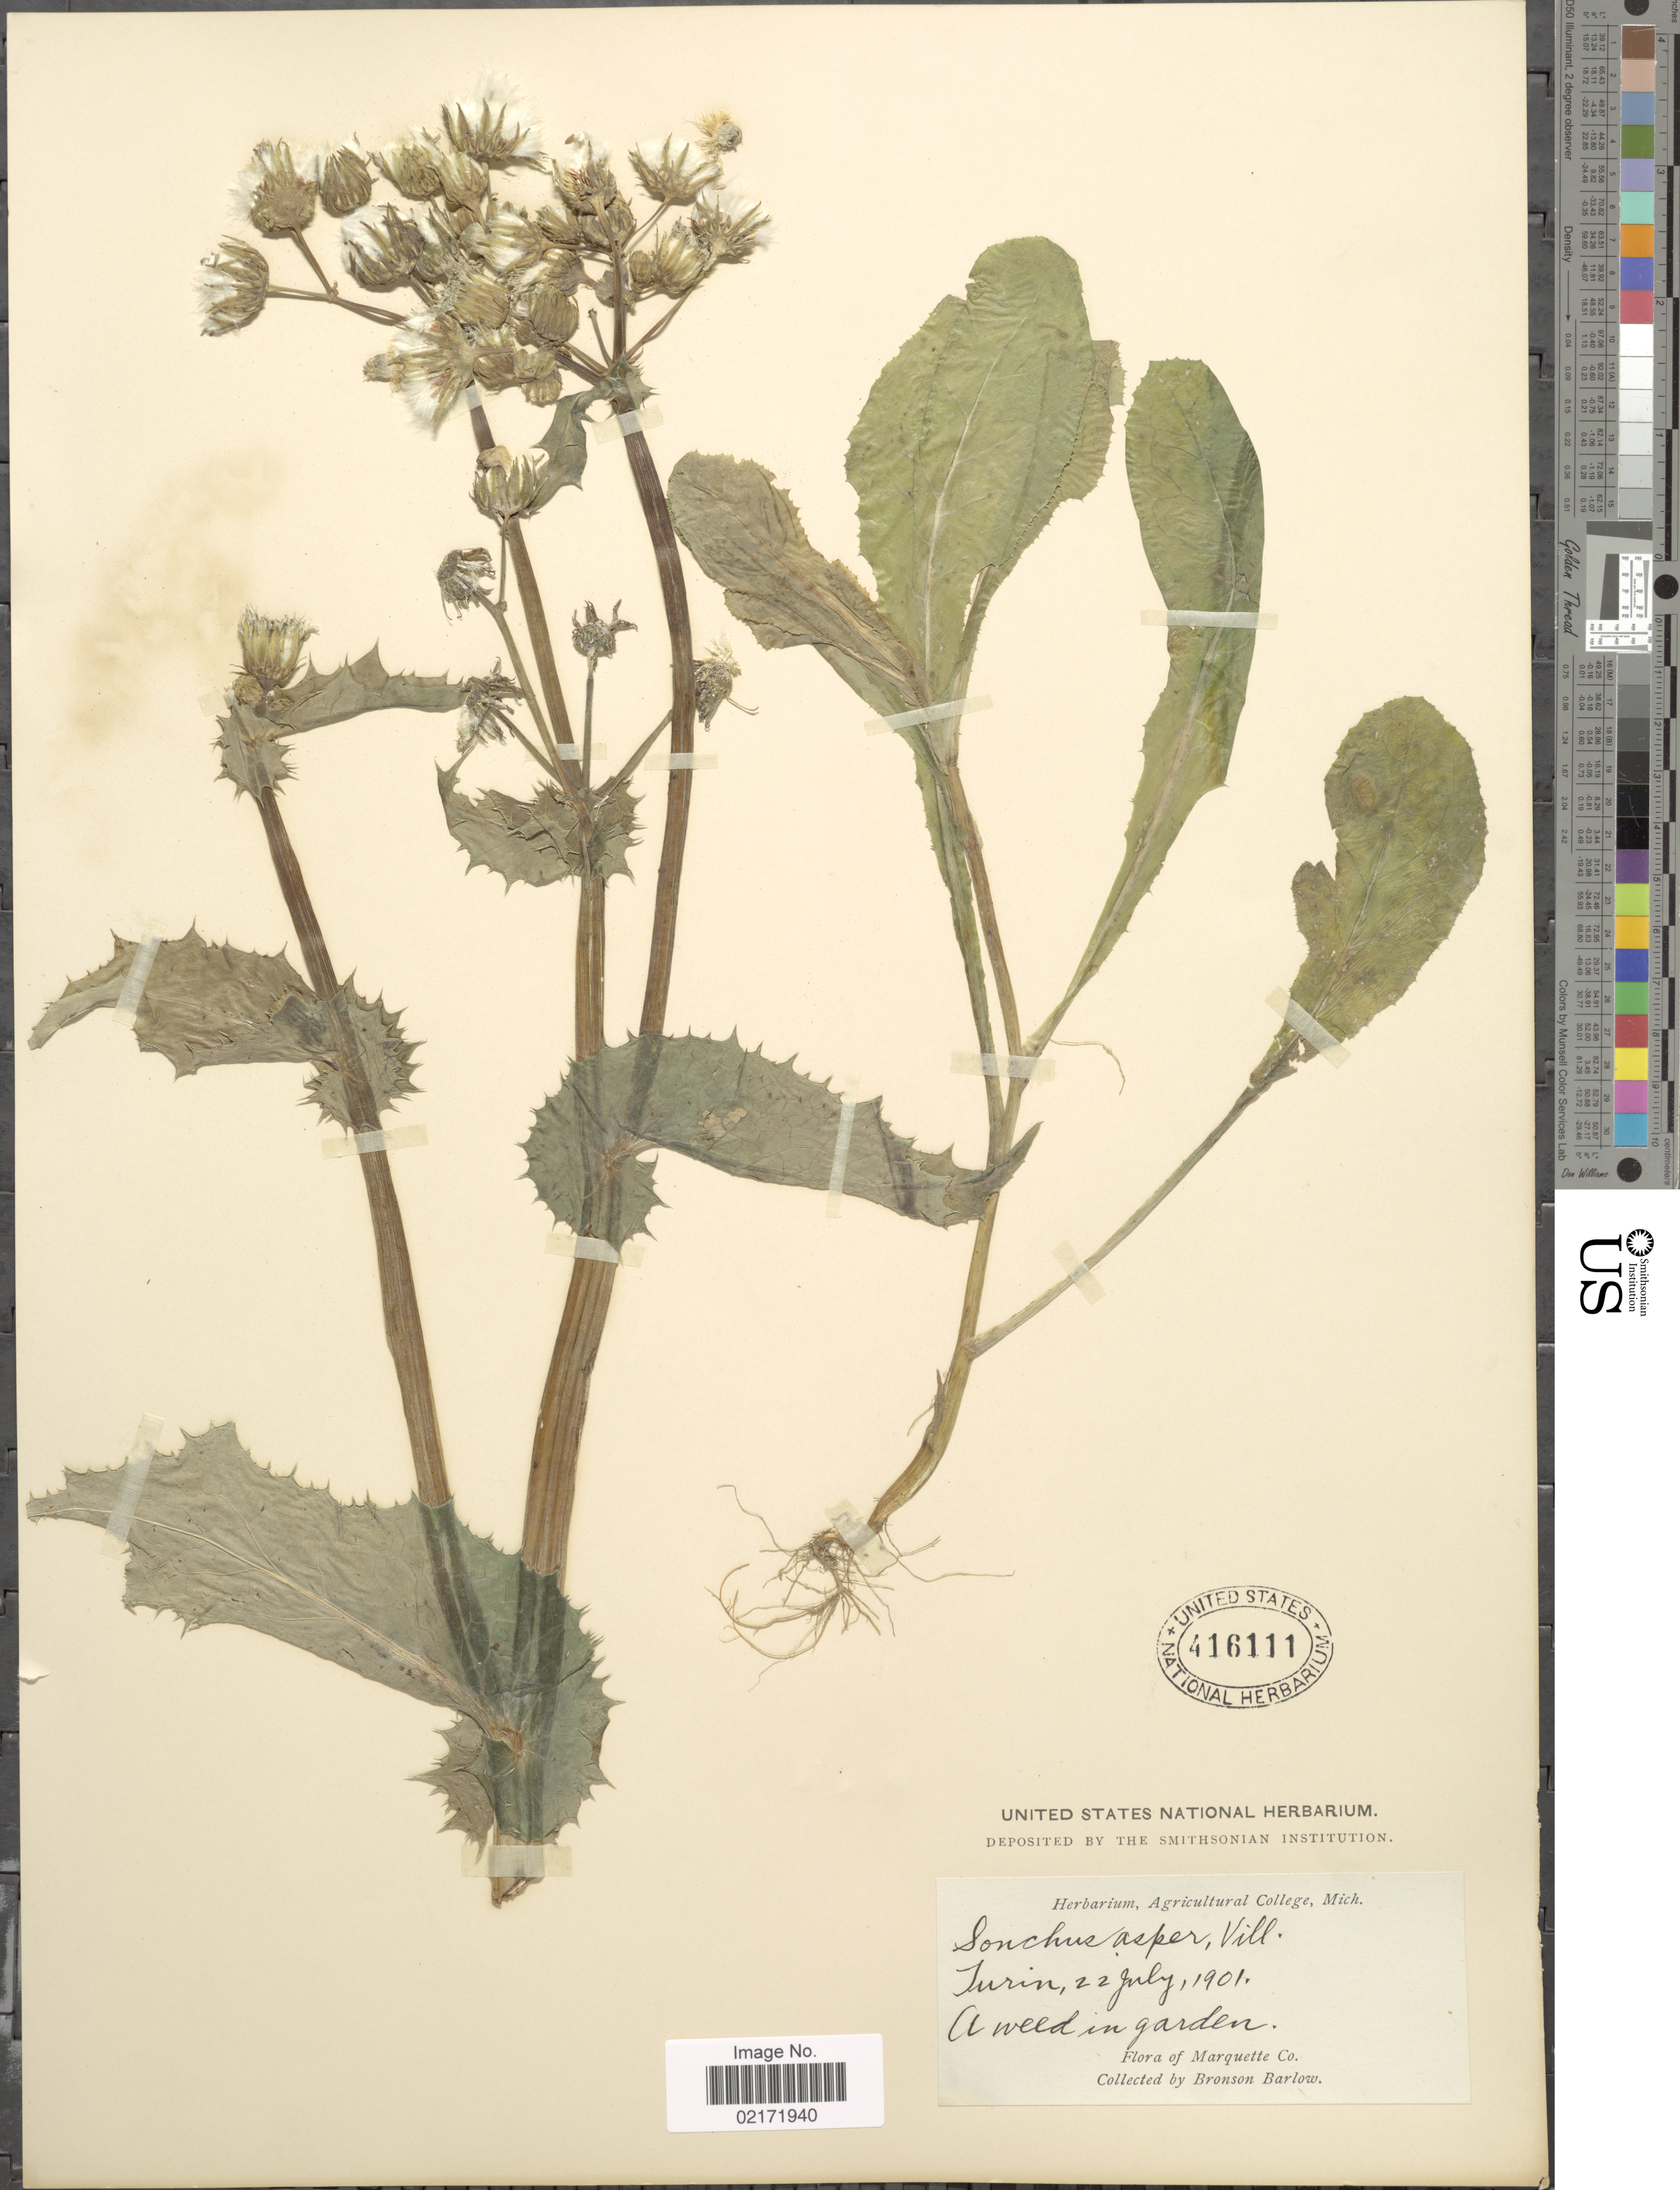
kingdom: Plantae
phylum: Tracheophyta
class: Magnoliopsida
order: Asterales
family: Asteraceae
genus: Sonchus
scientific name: Sonchus asper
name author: (L.) Hill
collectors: Barlow, B.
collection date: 1901-07-22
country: United States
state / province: Michigan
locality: Turin, a weed in garden, Marquette Co.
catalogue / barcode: US 416111